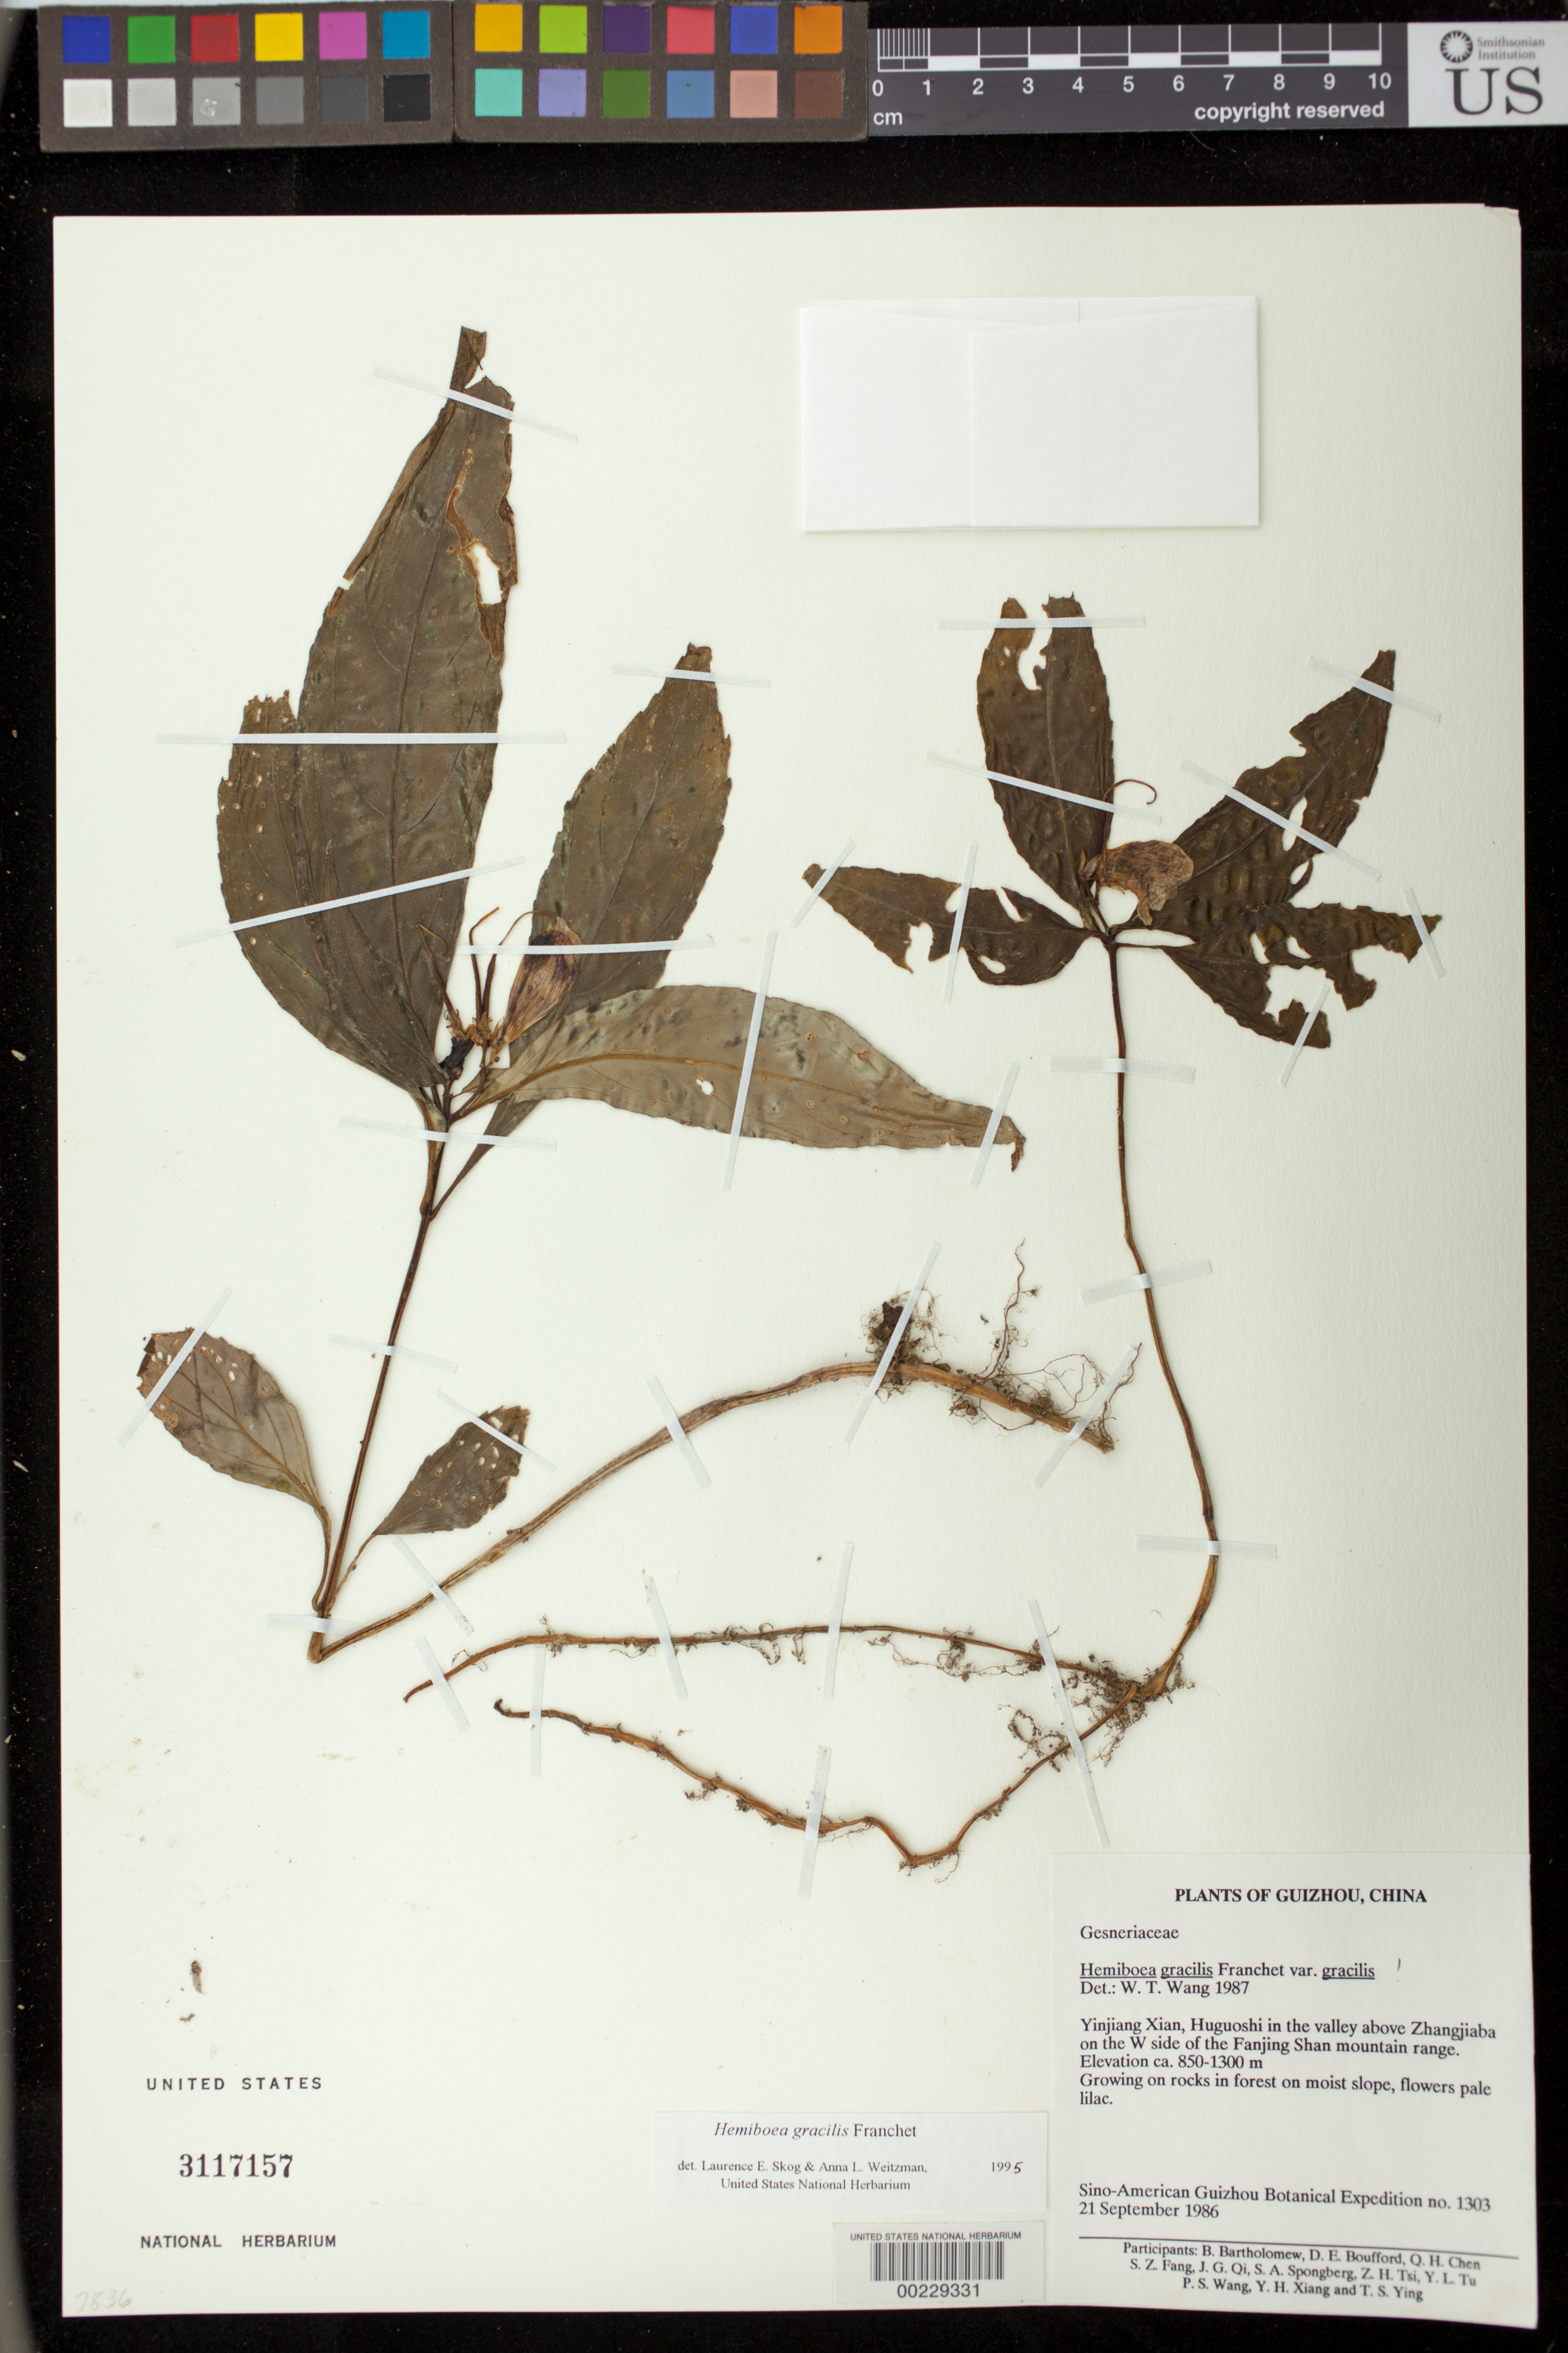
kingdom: Plantae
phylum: Tracheophyta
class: Magnoliopsida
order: Lamiales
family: Gesneriaceae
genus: Hemiboea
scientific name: Hemiboea gracilis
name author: Franch.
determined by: Wang, W. T.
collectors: Sino-Amer. Guizhou Bot. Exped.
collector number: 1303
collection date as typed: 21 Sep 1986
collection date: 1986-09-21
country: China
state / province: Guizhou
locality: Yinjiang xian, huguoshi in the valley above zhangjiaba on the w side of the fanjing shan mountain range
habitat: Growing on rocks in forest on moist slope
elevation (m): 850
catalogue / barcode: US 3117157